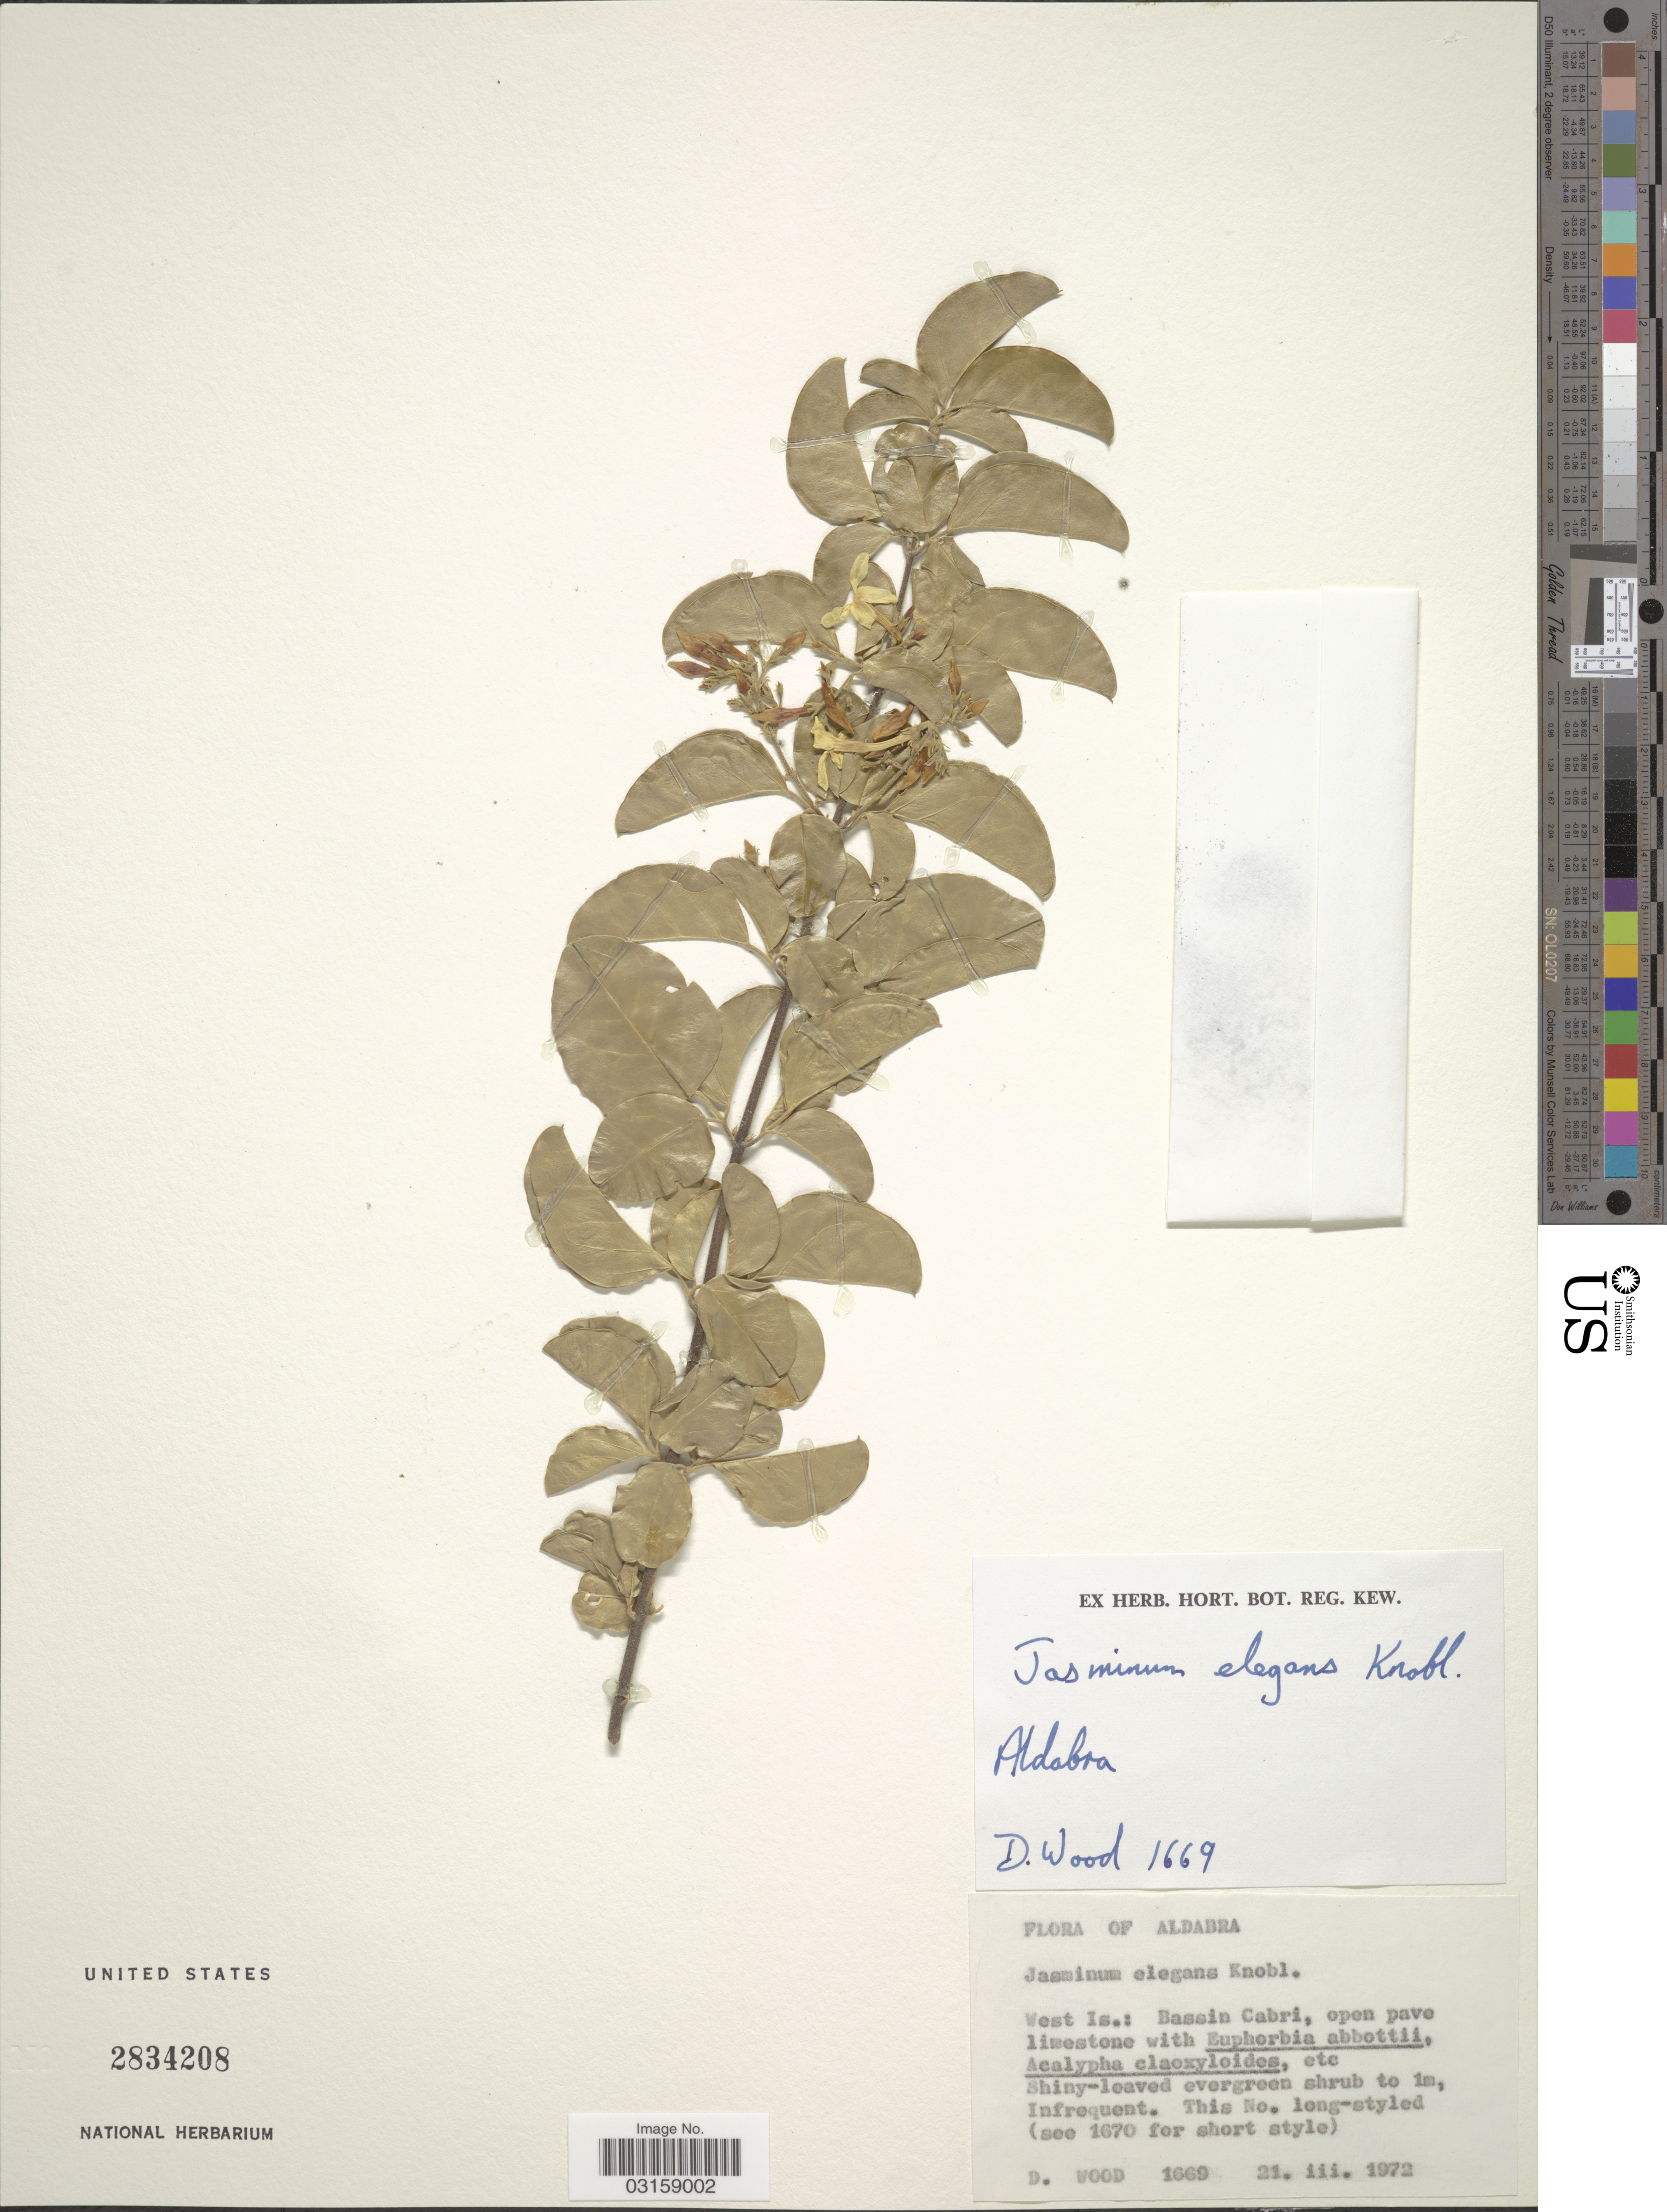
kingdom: Plantae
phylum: Tracheophyta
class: Magnoliopsida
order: Lamiales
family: Oleaceae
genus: Jasminum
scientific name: Jasminum elegans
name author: Knobl.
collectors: D. Wood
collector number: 1669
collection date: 1972-03-21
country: Seychelles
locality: Aldabra. West Is.: Bassin Cabri.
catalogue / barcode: US 2834208